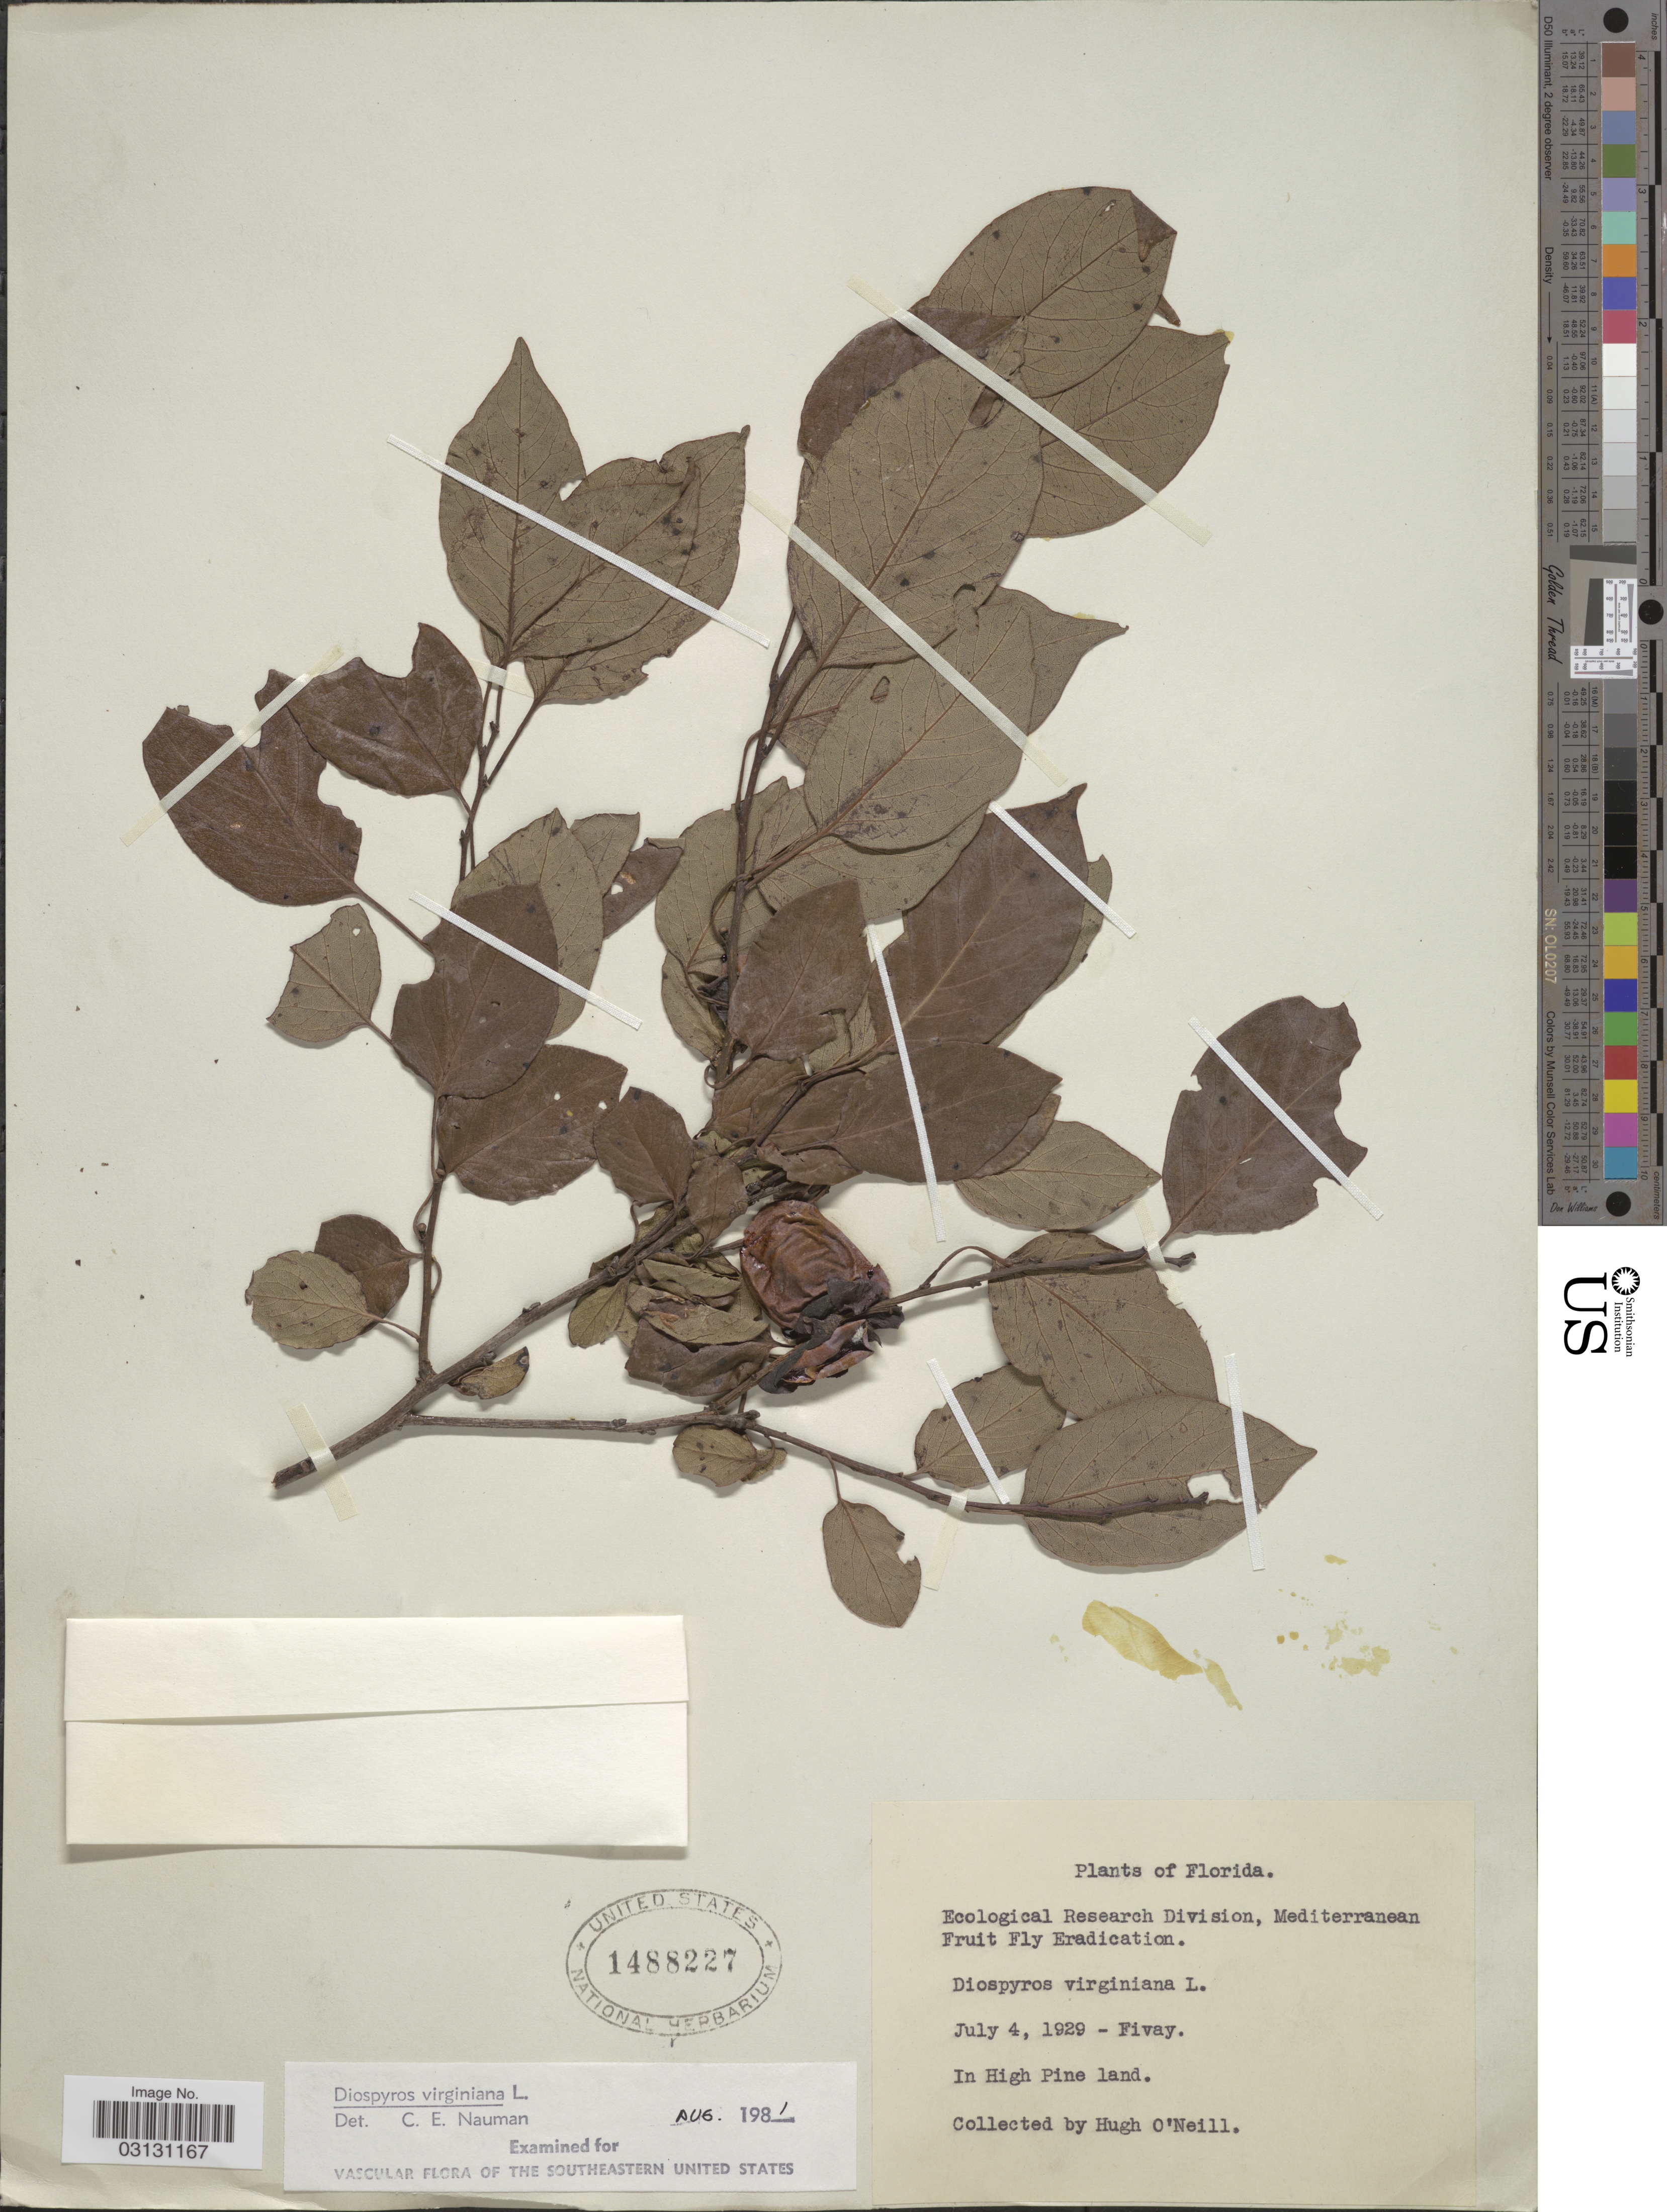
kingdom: Plantae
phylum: Tracheophyta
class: Magnoliopsida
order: Ericales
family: Ebenaceae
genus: Diospyros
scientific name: Diospyros virginiana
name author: L.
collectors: H. O'Neill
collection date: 1929-07-04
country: United States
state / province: Florida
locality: Fivay. In High Pine land.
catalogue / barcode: US 1488227